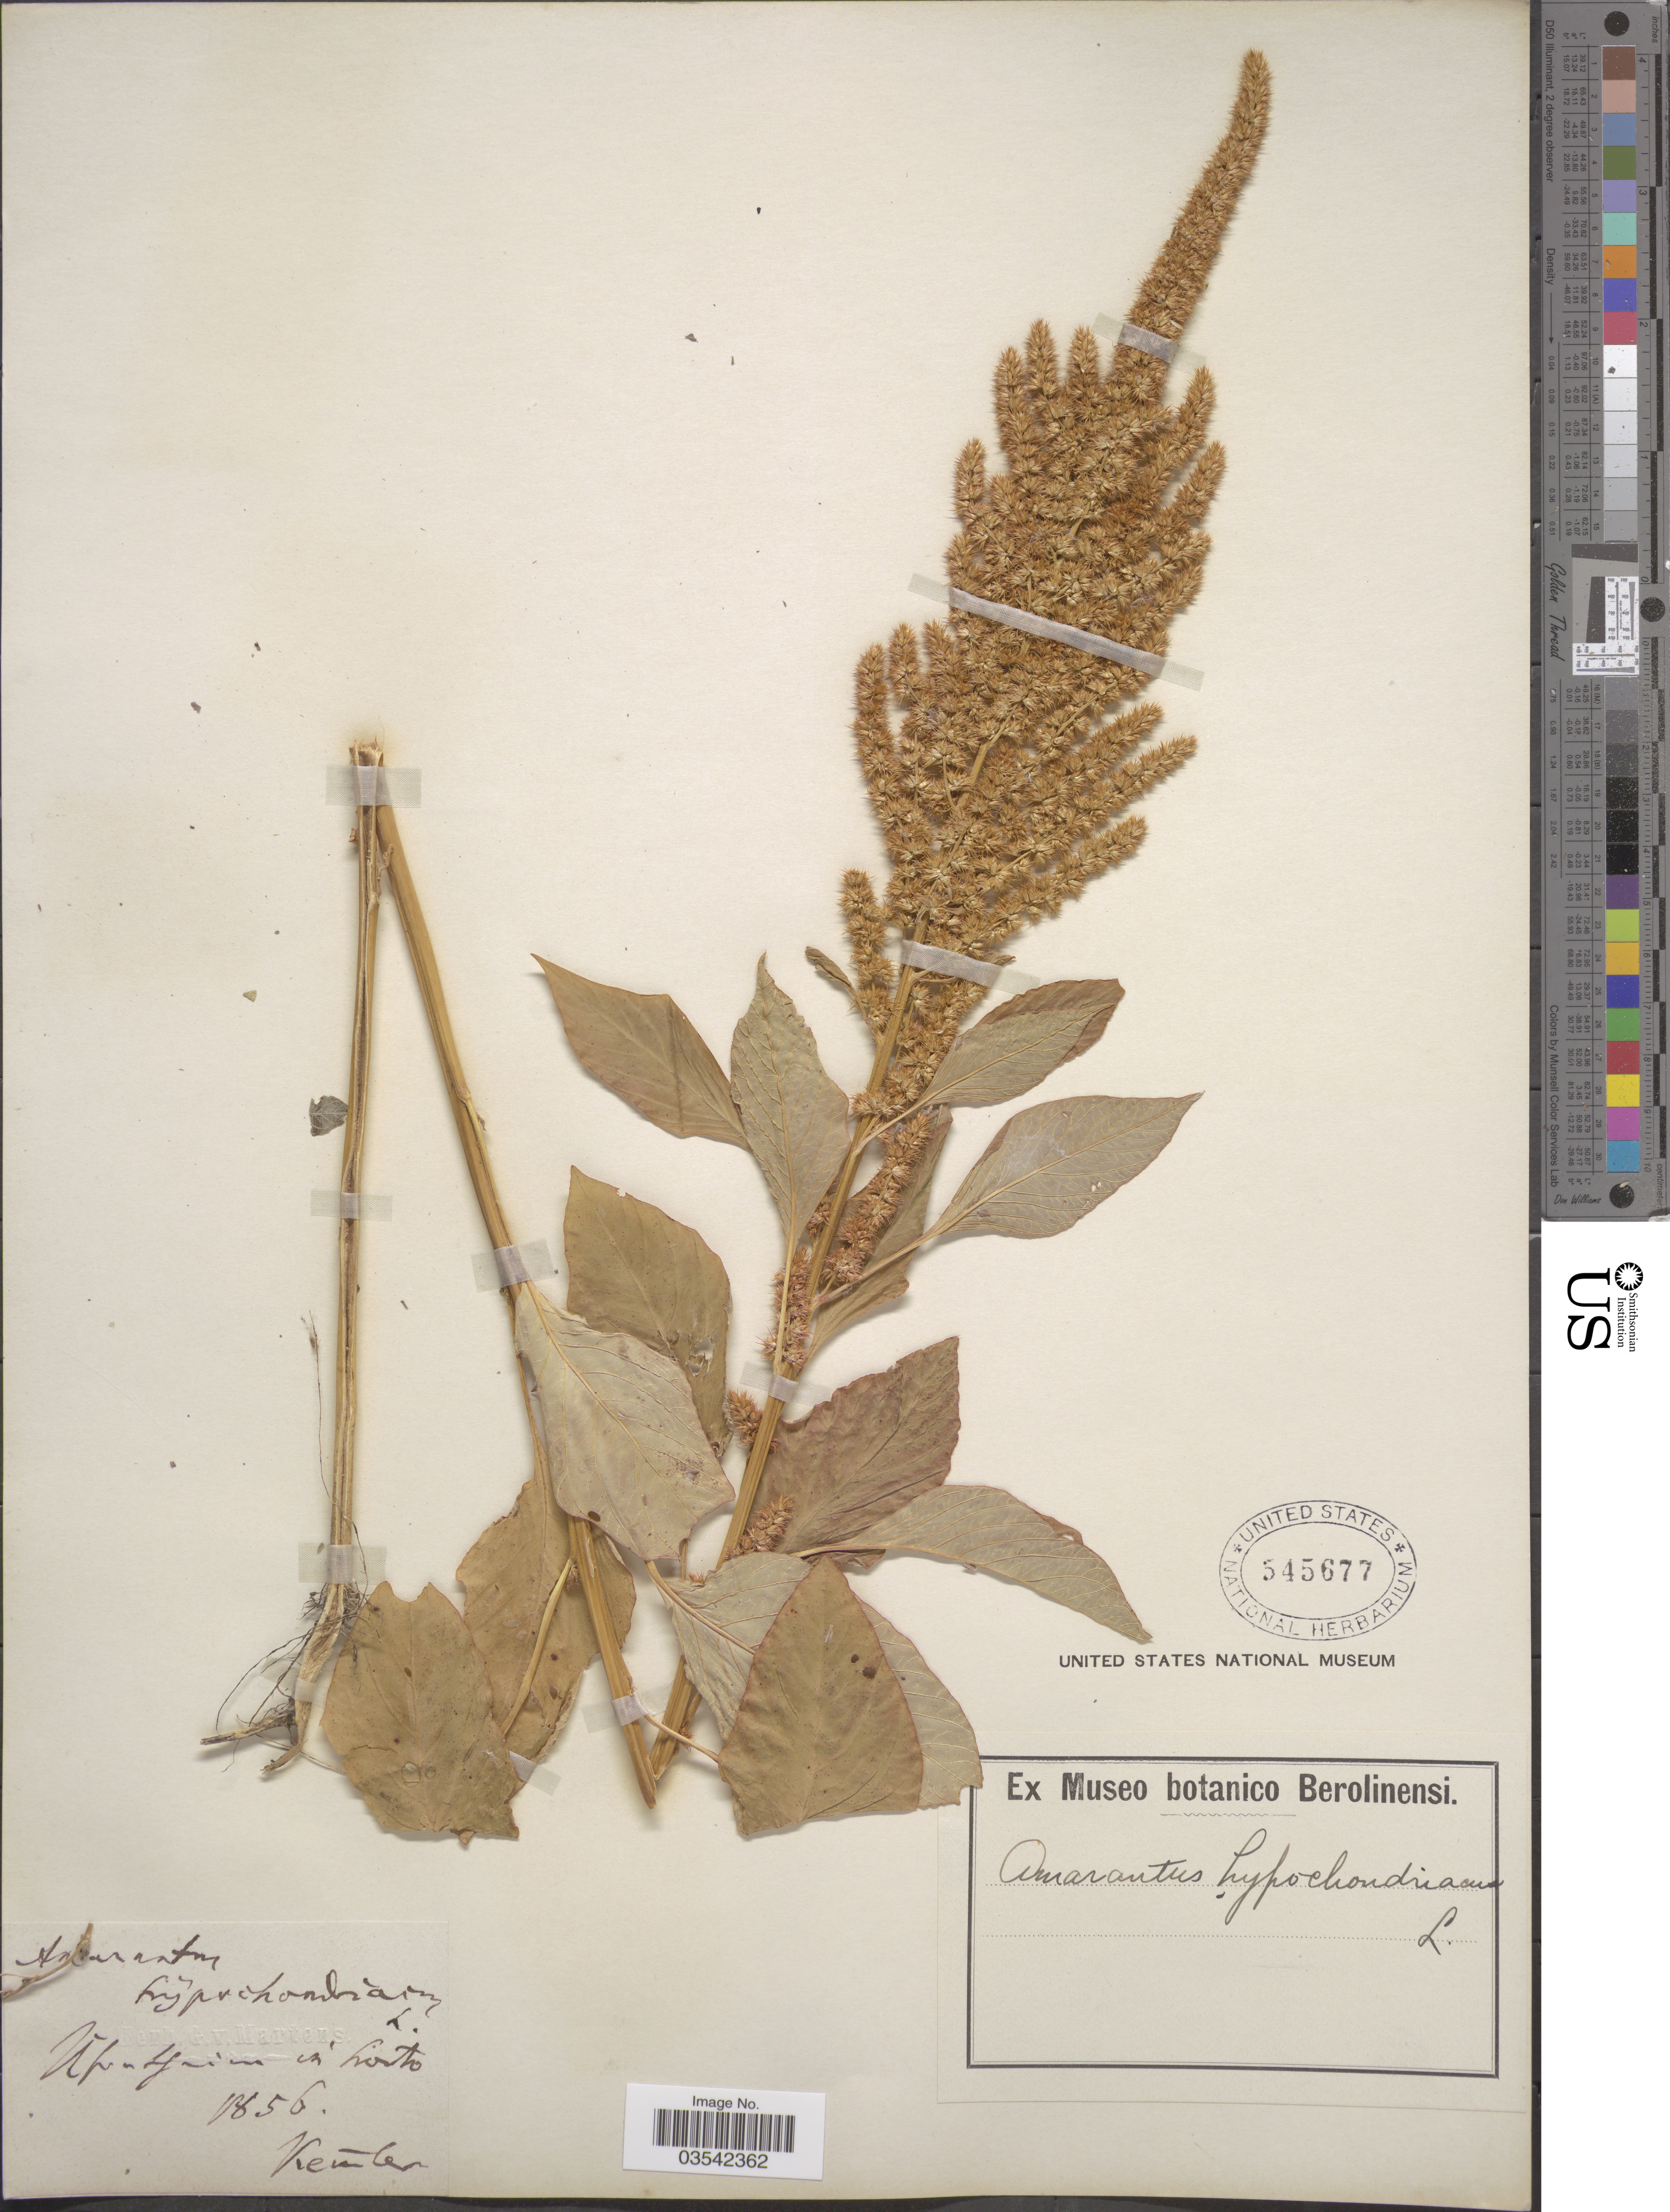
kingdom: Plantae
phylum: Tracheophyta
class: Magnoliopsida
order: Caryophyllales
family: Amaranthaceae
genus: Amaranthus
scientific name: Amaranthus hypochondriacus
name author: L.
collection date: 1856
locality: Uputsuim [interpreted] in horto.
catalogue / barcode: US 545677